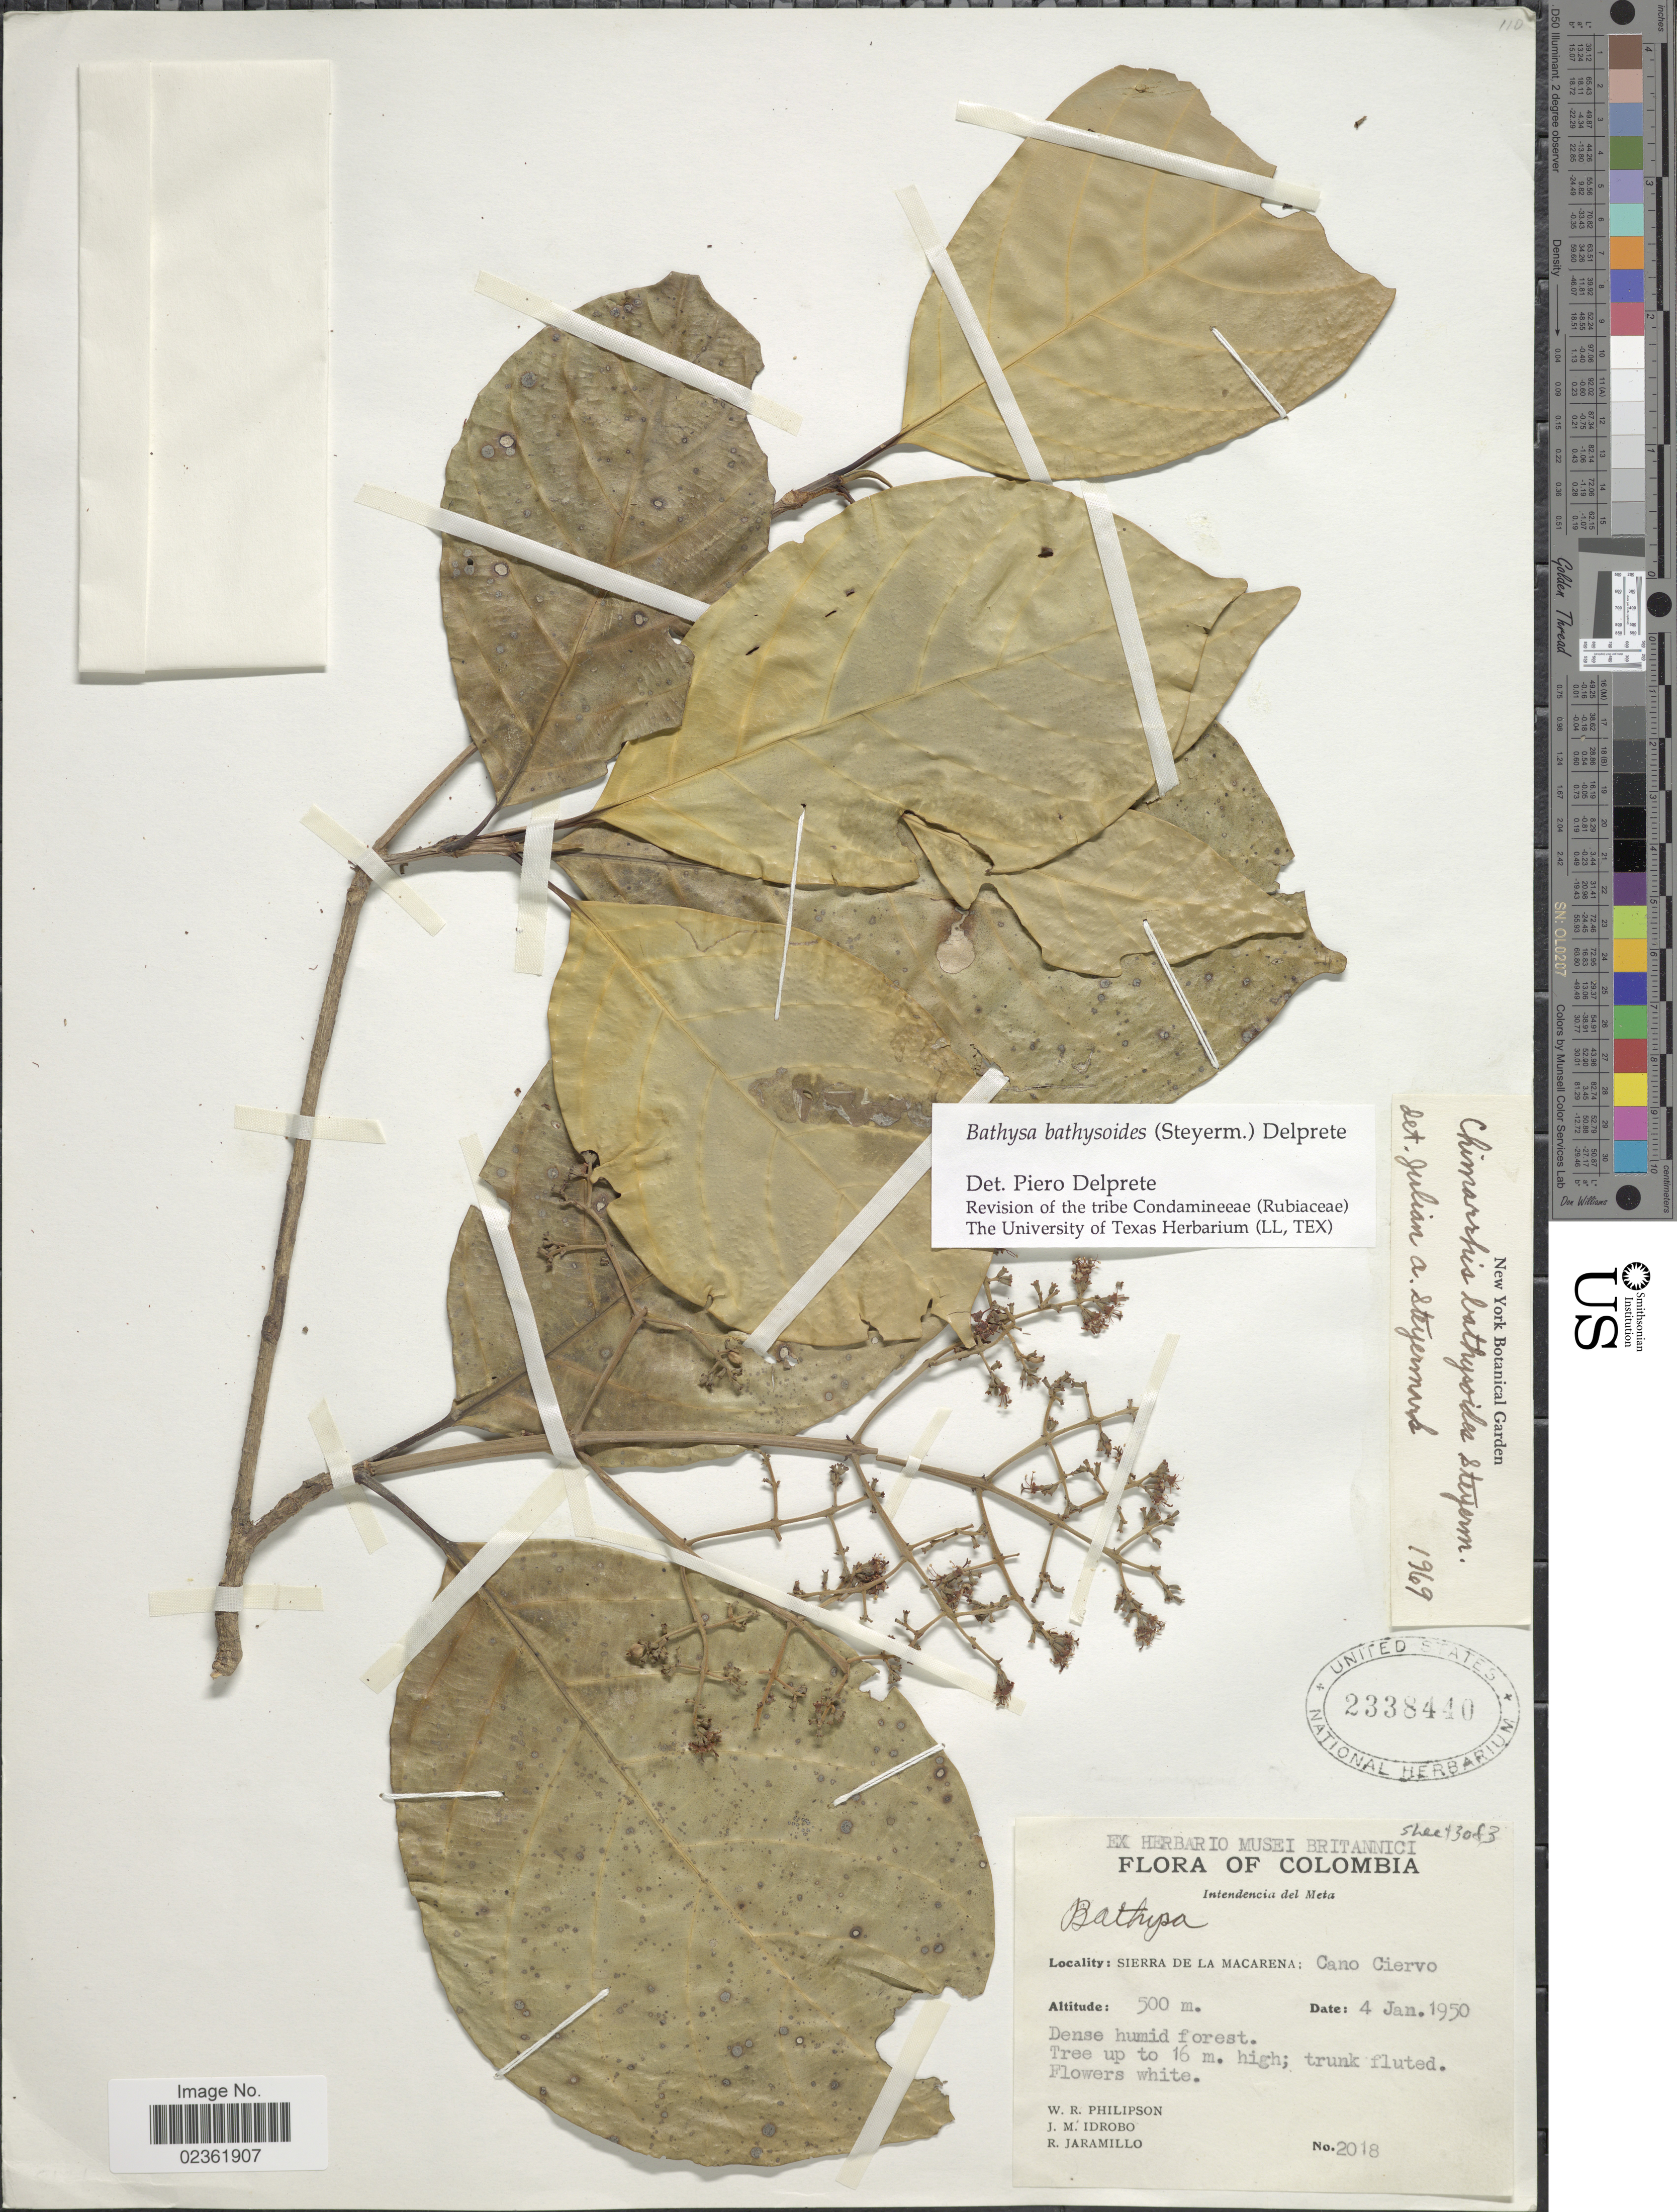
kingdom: Plantae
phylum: Tracheophyta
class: Magnoliopsida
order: Gentianales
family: Rubiaceae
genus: Bathysa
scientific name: Bathysa bathysoides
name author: (Steyerm.) Delprete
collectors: W. R. Philipson, J. M. Idrobo & R. Jaramillo M.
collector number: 2018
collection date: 1950-01-04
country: Colombia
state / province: Meta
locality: Intendencia del Meta, Sierra de La Macarena: Cano Ciervo.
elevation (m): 500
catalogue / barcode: US 2338440